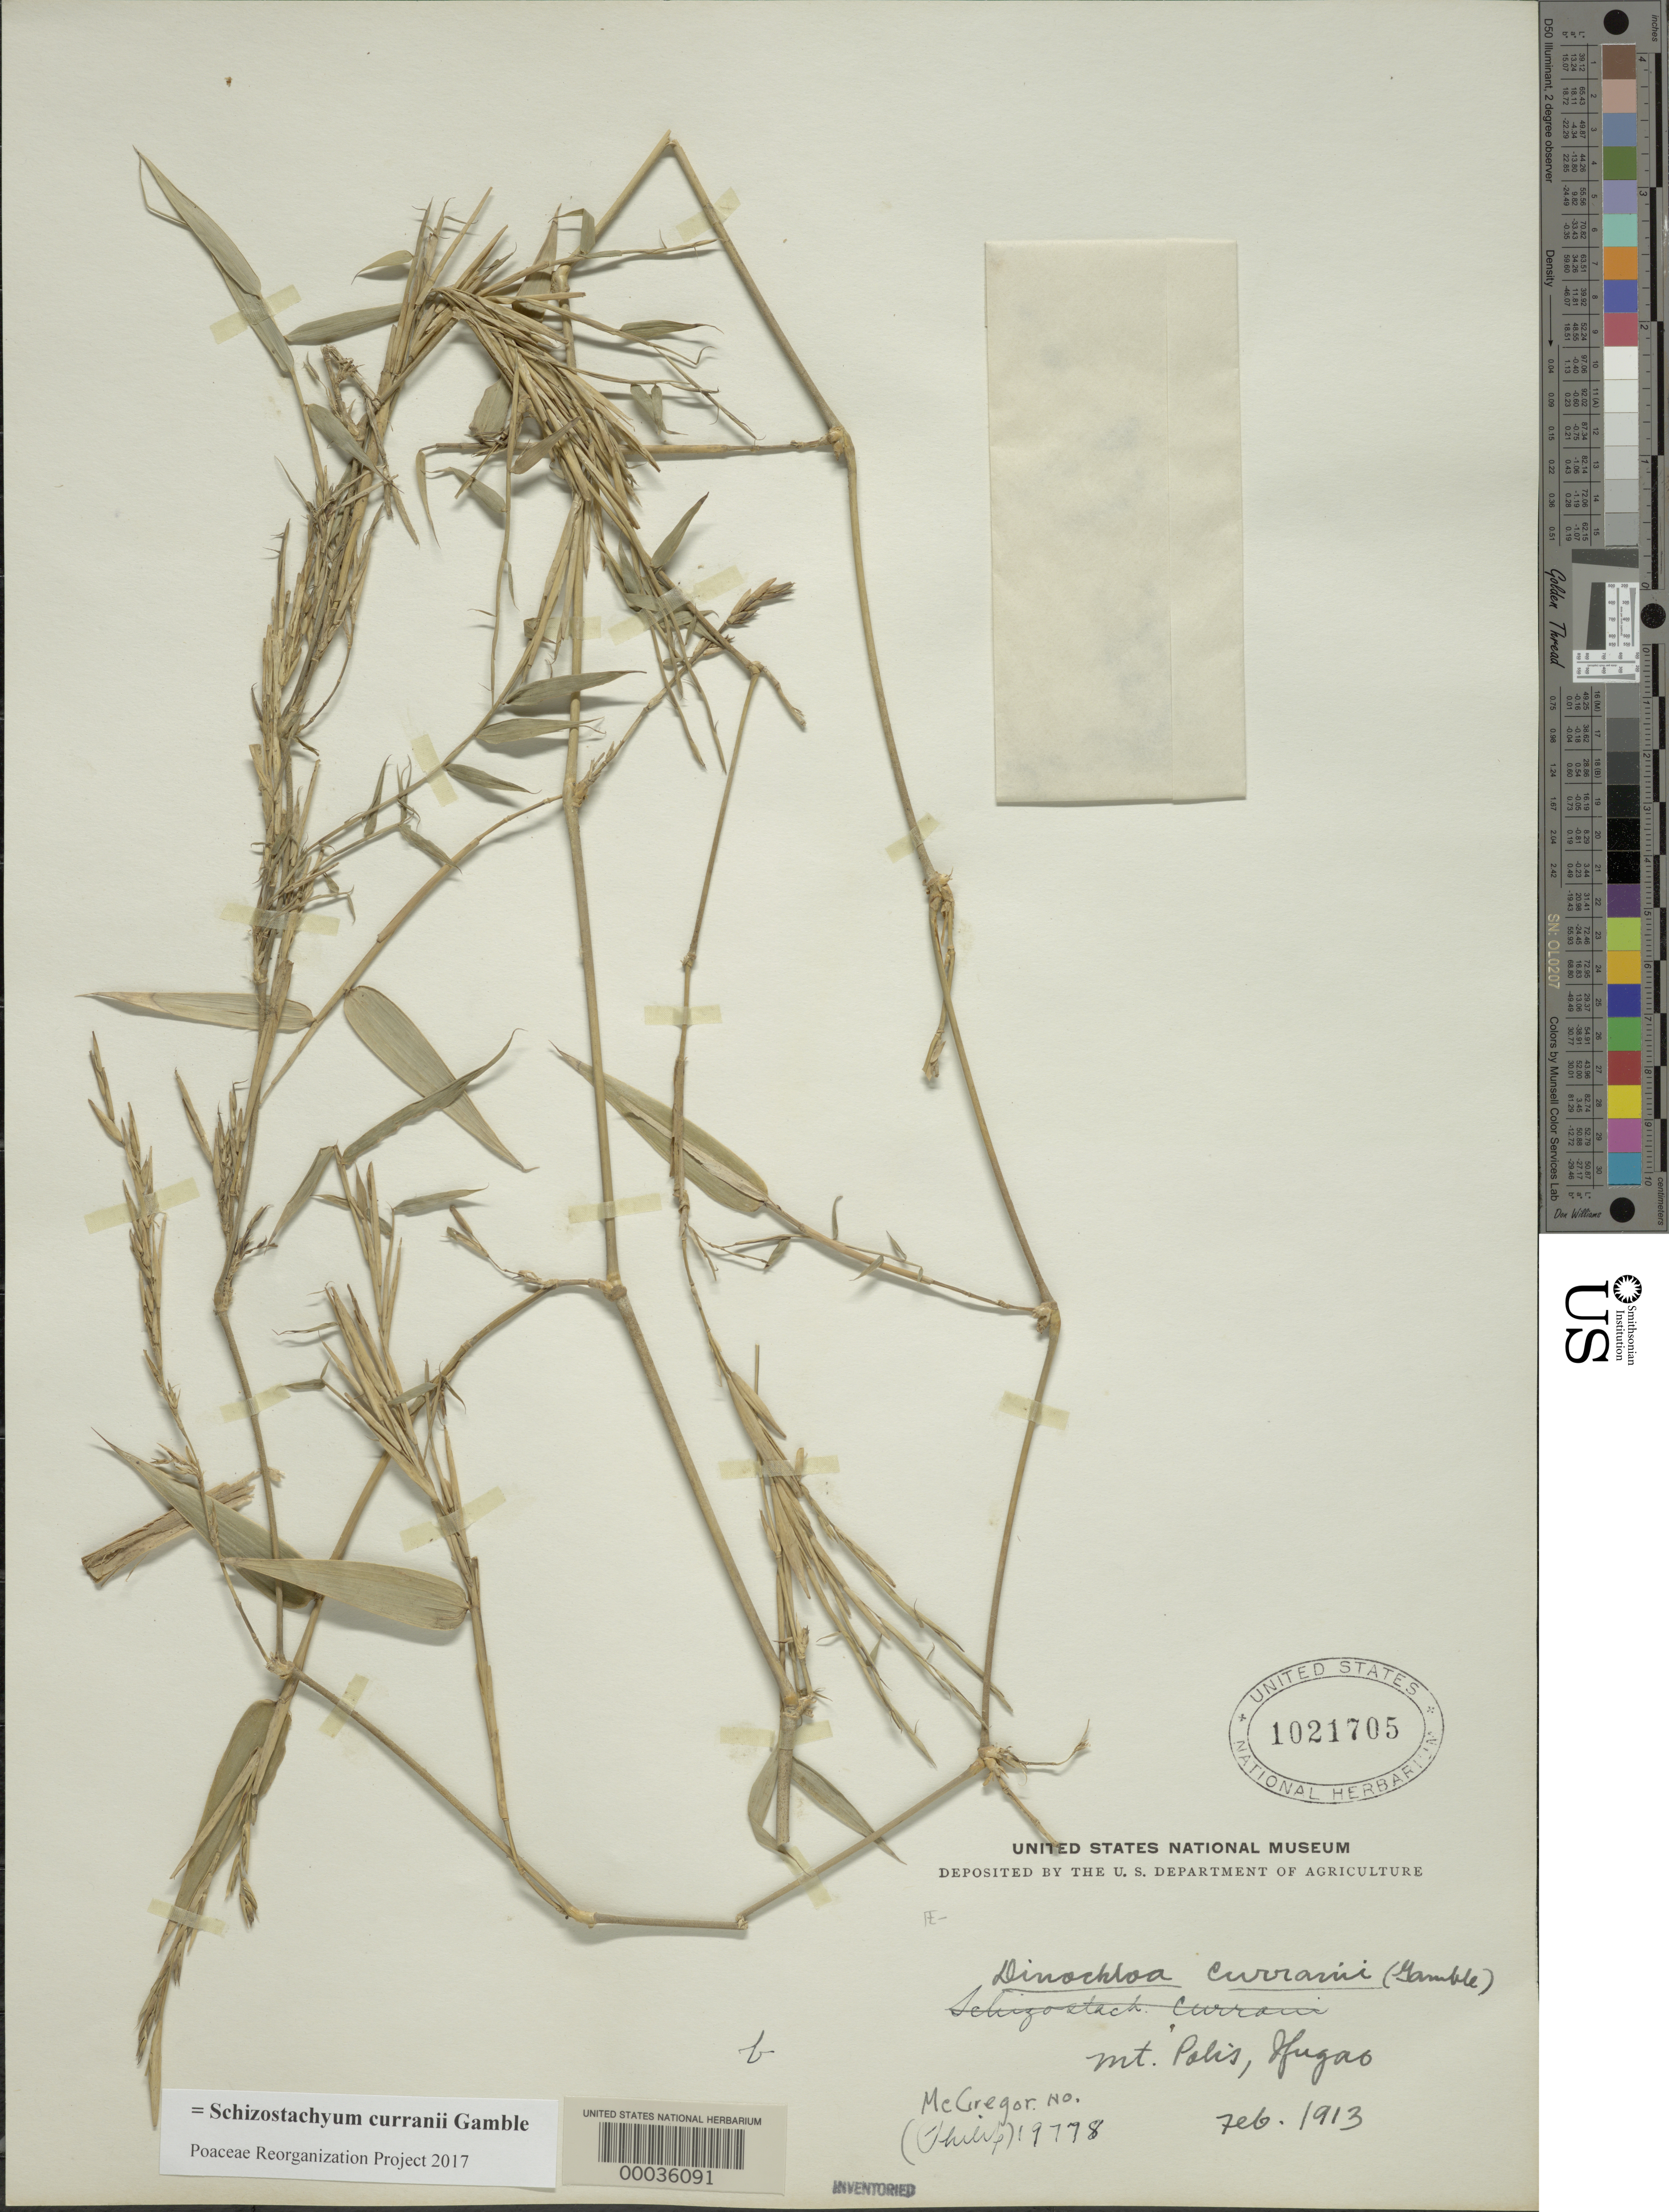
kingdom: Plantae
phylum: Tracheophyta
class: Liliopsida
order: Poales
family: Poaceae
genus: Schizostachyum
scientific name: Schizostachyum curranii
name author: Gamble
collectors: R. C. McGregor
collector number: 19778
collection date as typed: Feb 1913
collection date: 1913-02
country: Philippines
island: Luzon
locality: Mt. polis, ifugao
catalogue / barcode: US 1021705